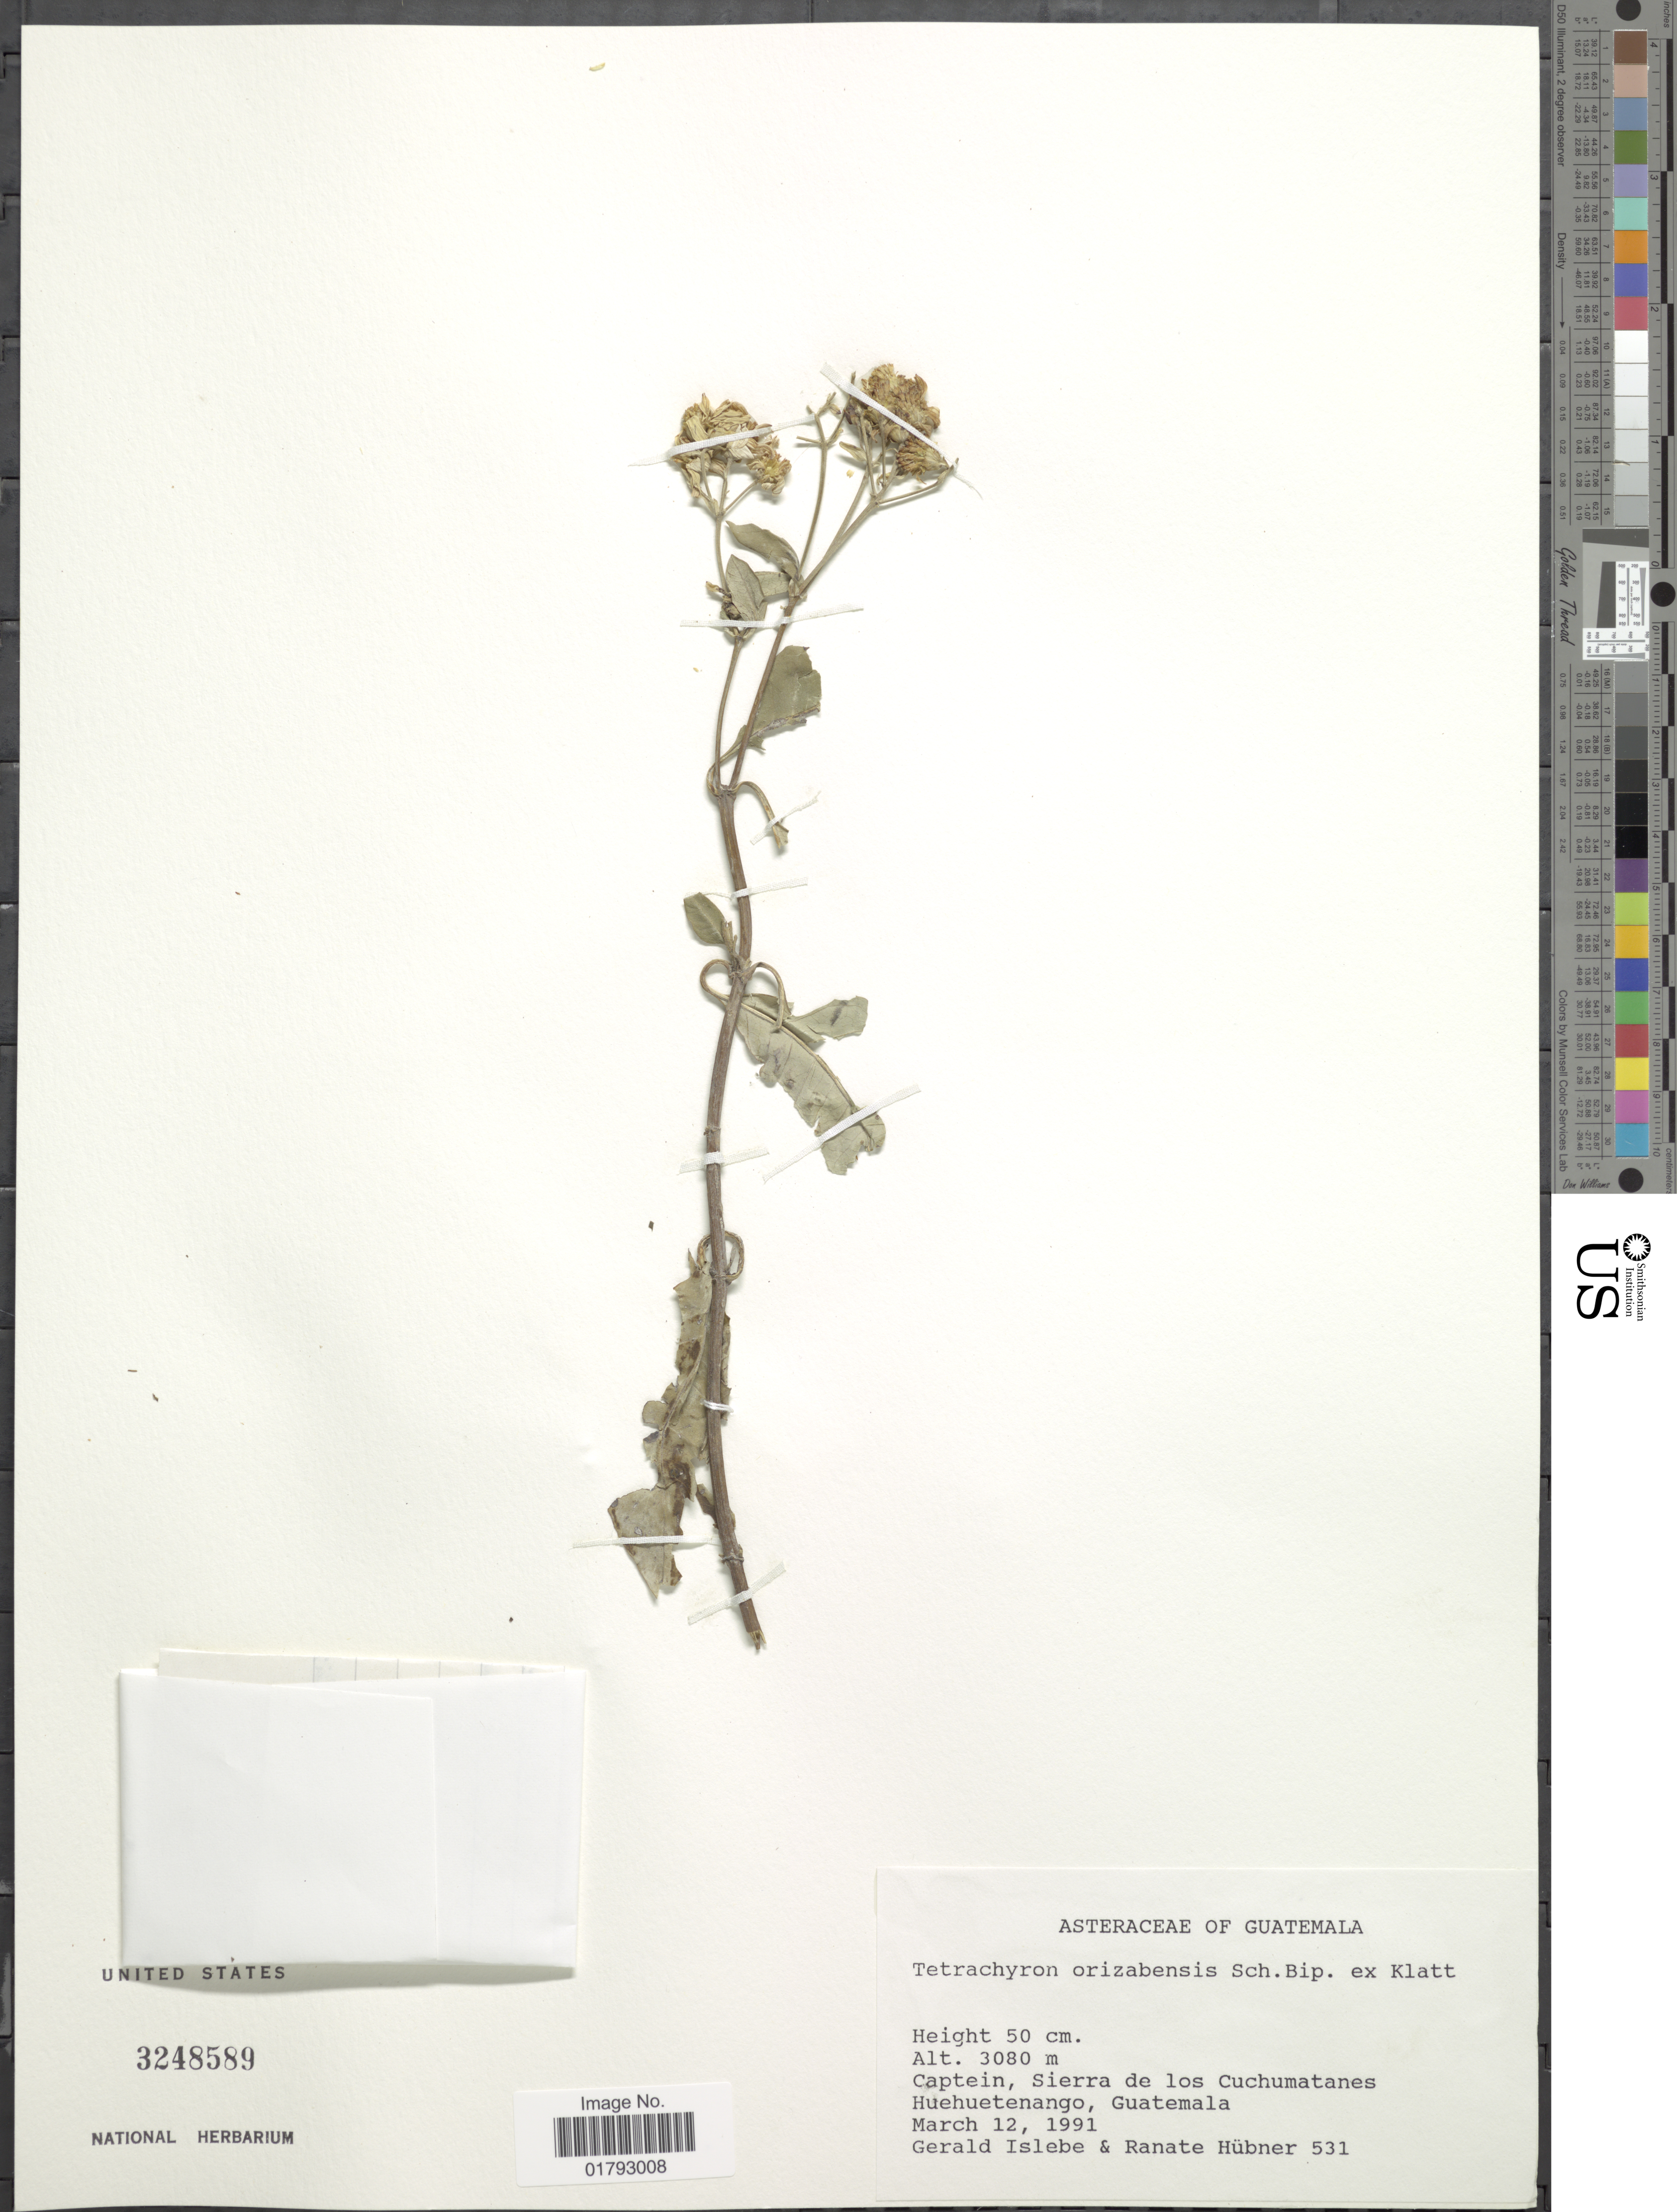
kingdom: Plantae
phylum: Tracheophyta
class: Magnoliopsida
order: Asterales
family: Asteraceae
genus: Tetrachyron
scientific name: Tetrachyron orizabensis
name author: (Klatt) Wussow &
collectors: G. Islebe & R. Hubner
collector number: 531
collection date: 1991-03-12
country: Guatemala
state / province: Huehuetenango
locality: Captein, Sierra de los Cuchumatanes, Huehuetenango, Guatemala.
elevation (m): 3080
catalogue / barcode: US 3248589